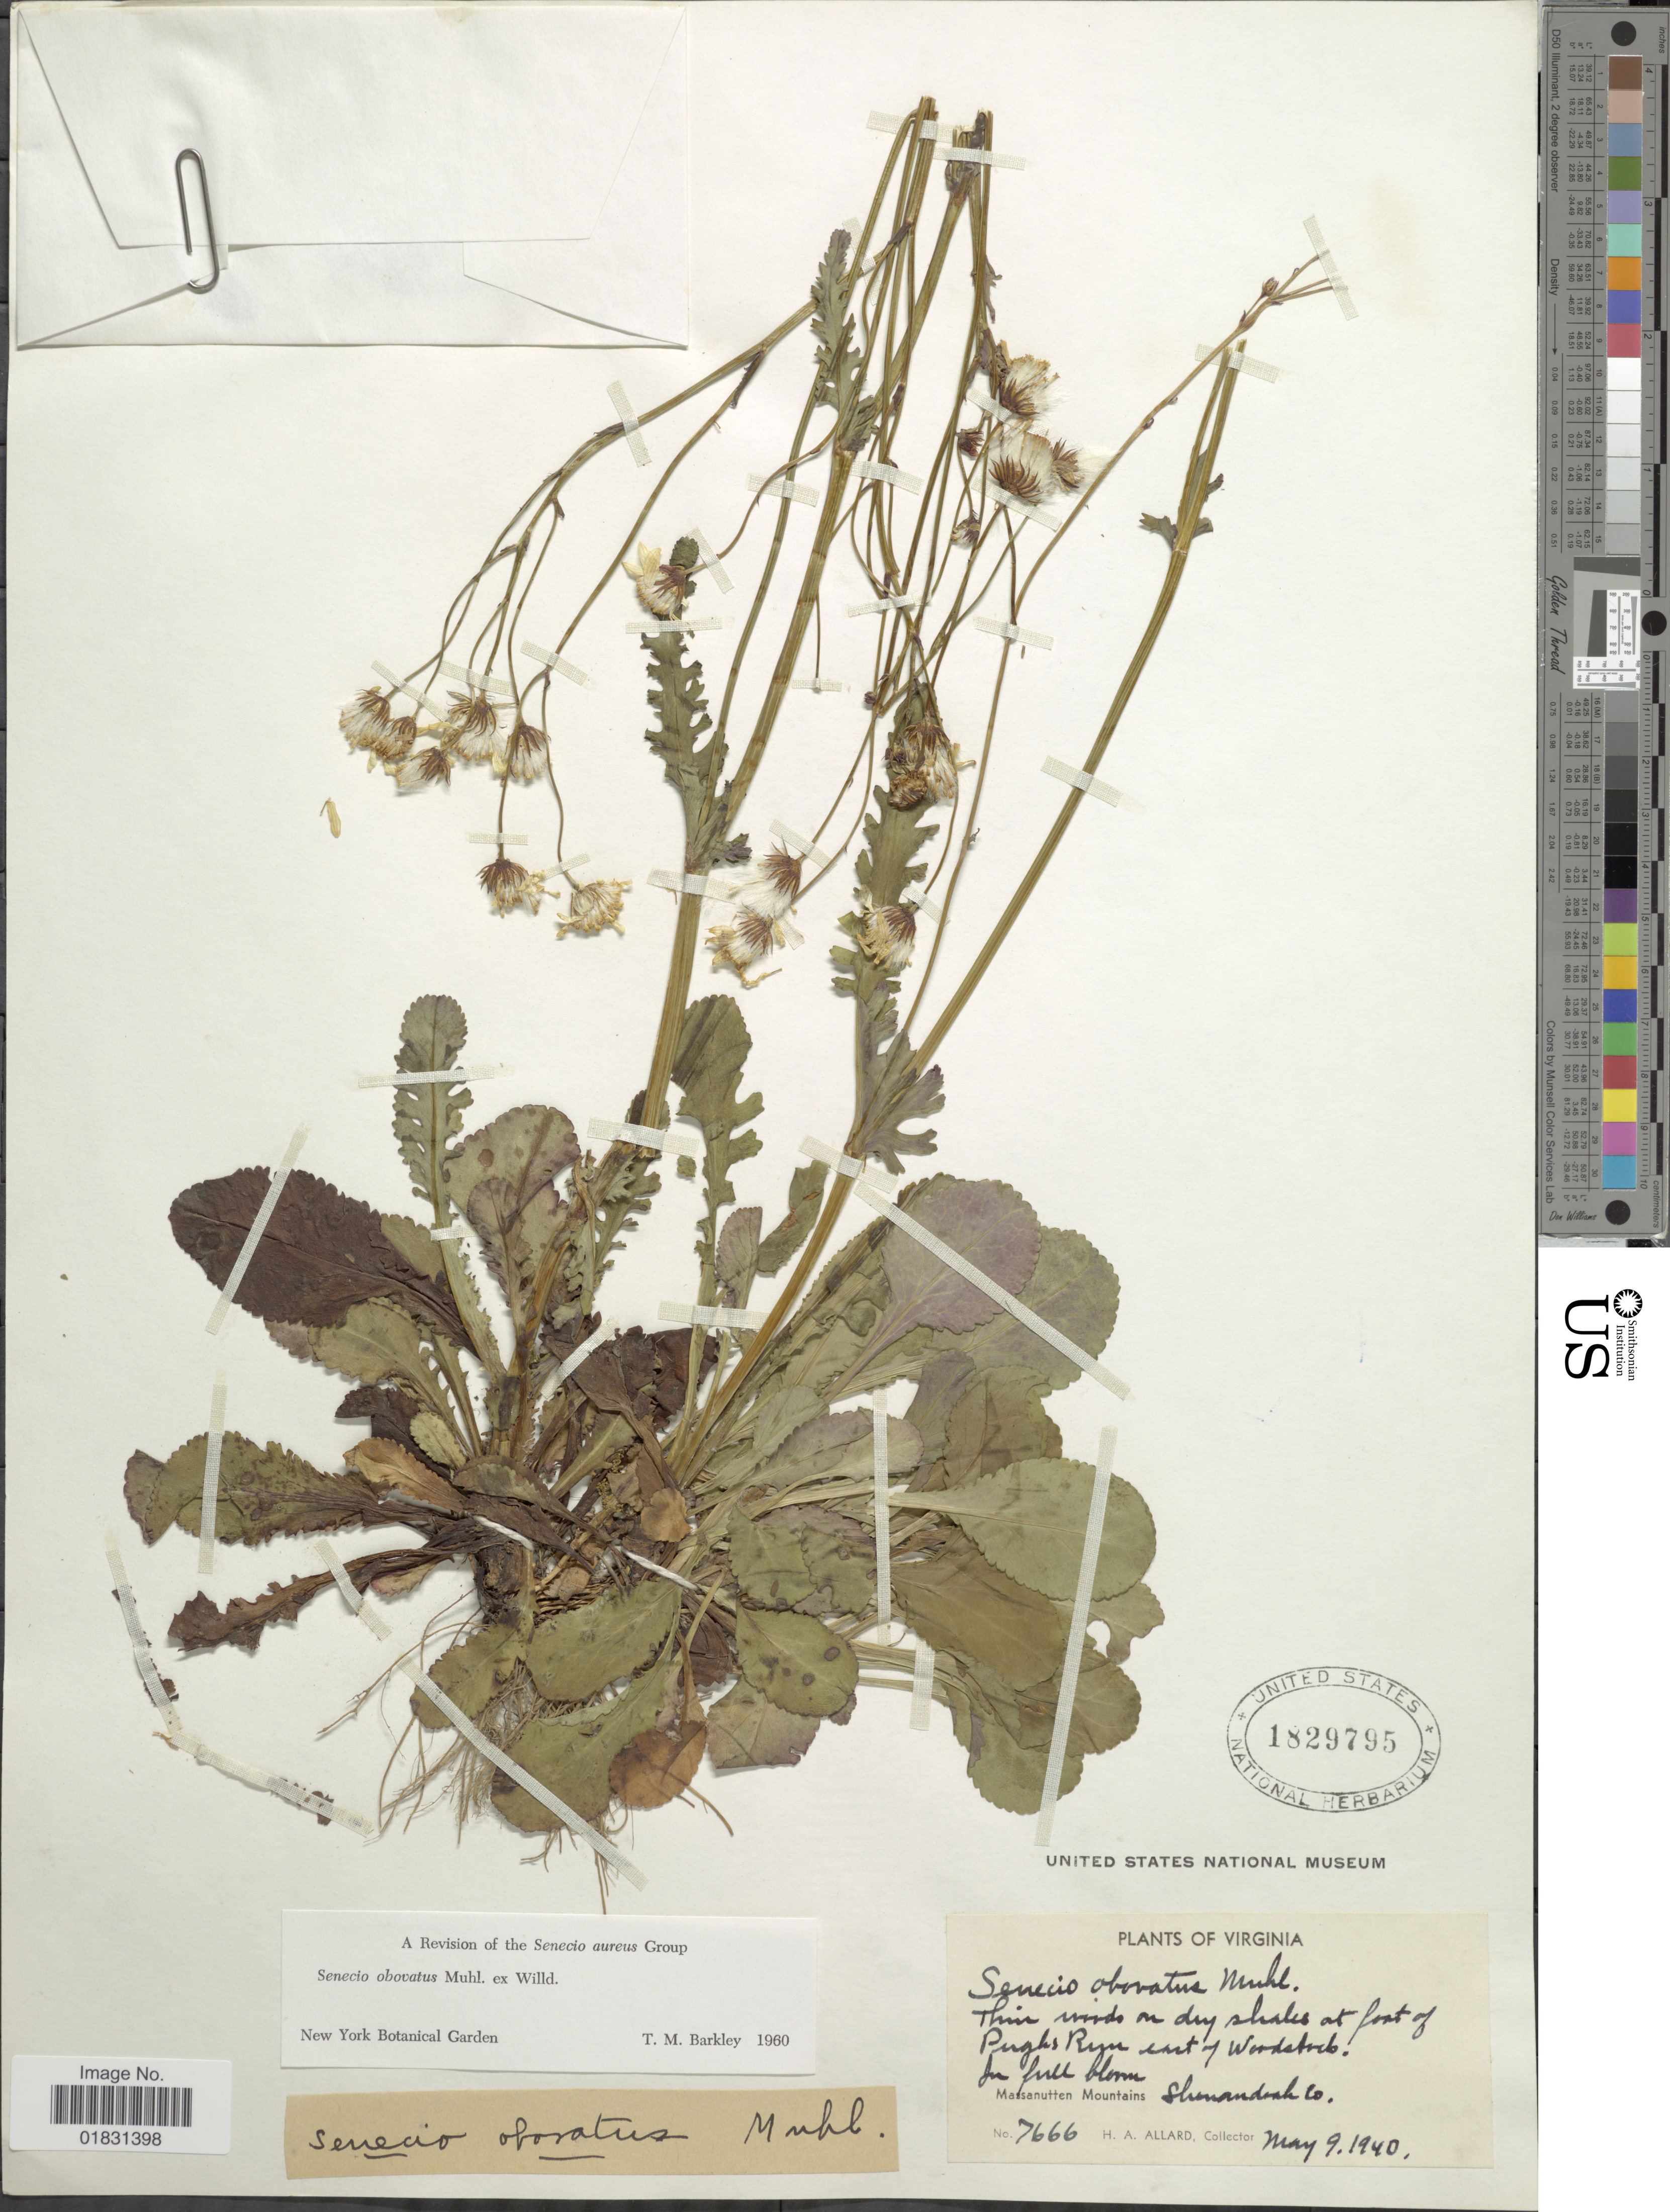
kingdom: Plantae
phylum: Tracheophyta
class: Magnoliopsida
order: Asterales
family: Asteraceae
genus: Packera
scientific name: Packera obovata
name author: (Muhl. ex Willd.) W.A. Weber & Á. Löve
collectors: H. A. Allard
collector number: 7666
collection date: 1940-05-09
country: United States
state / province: Virginia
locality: Thin woods on dry shales at foot of Pughs Run east of Woodstock, In full bloom, Nassanutten Mountains Shenandoah Co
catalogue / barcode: US 1829795